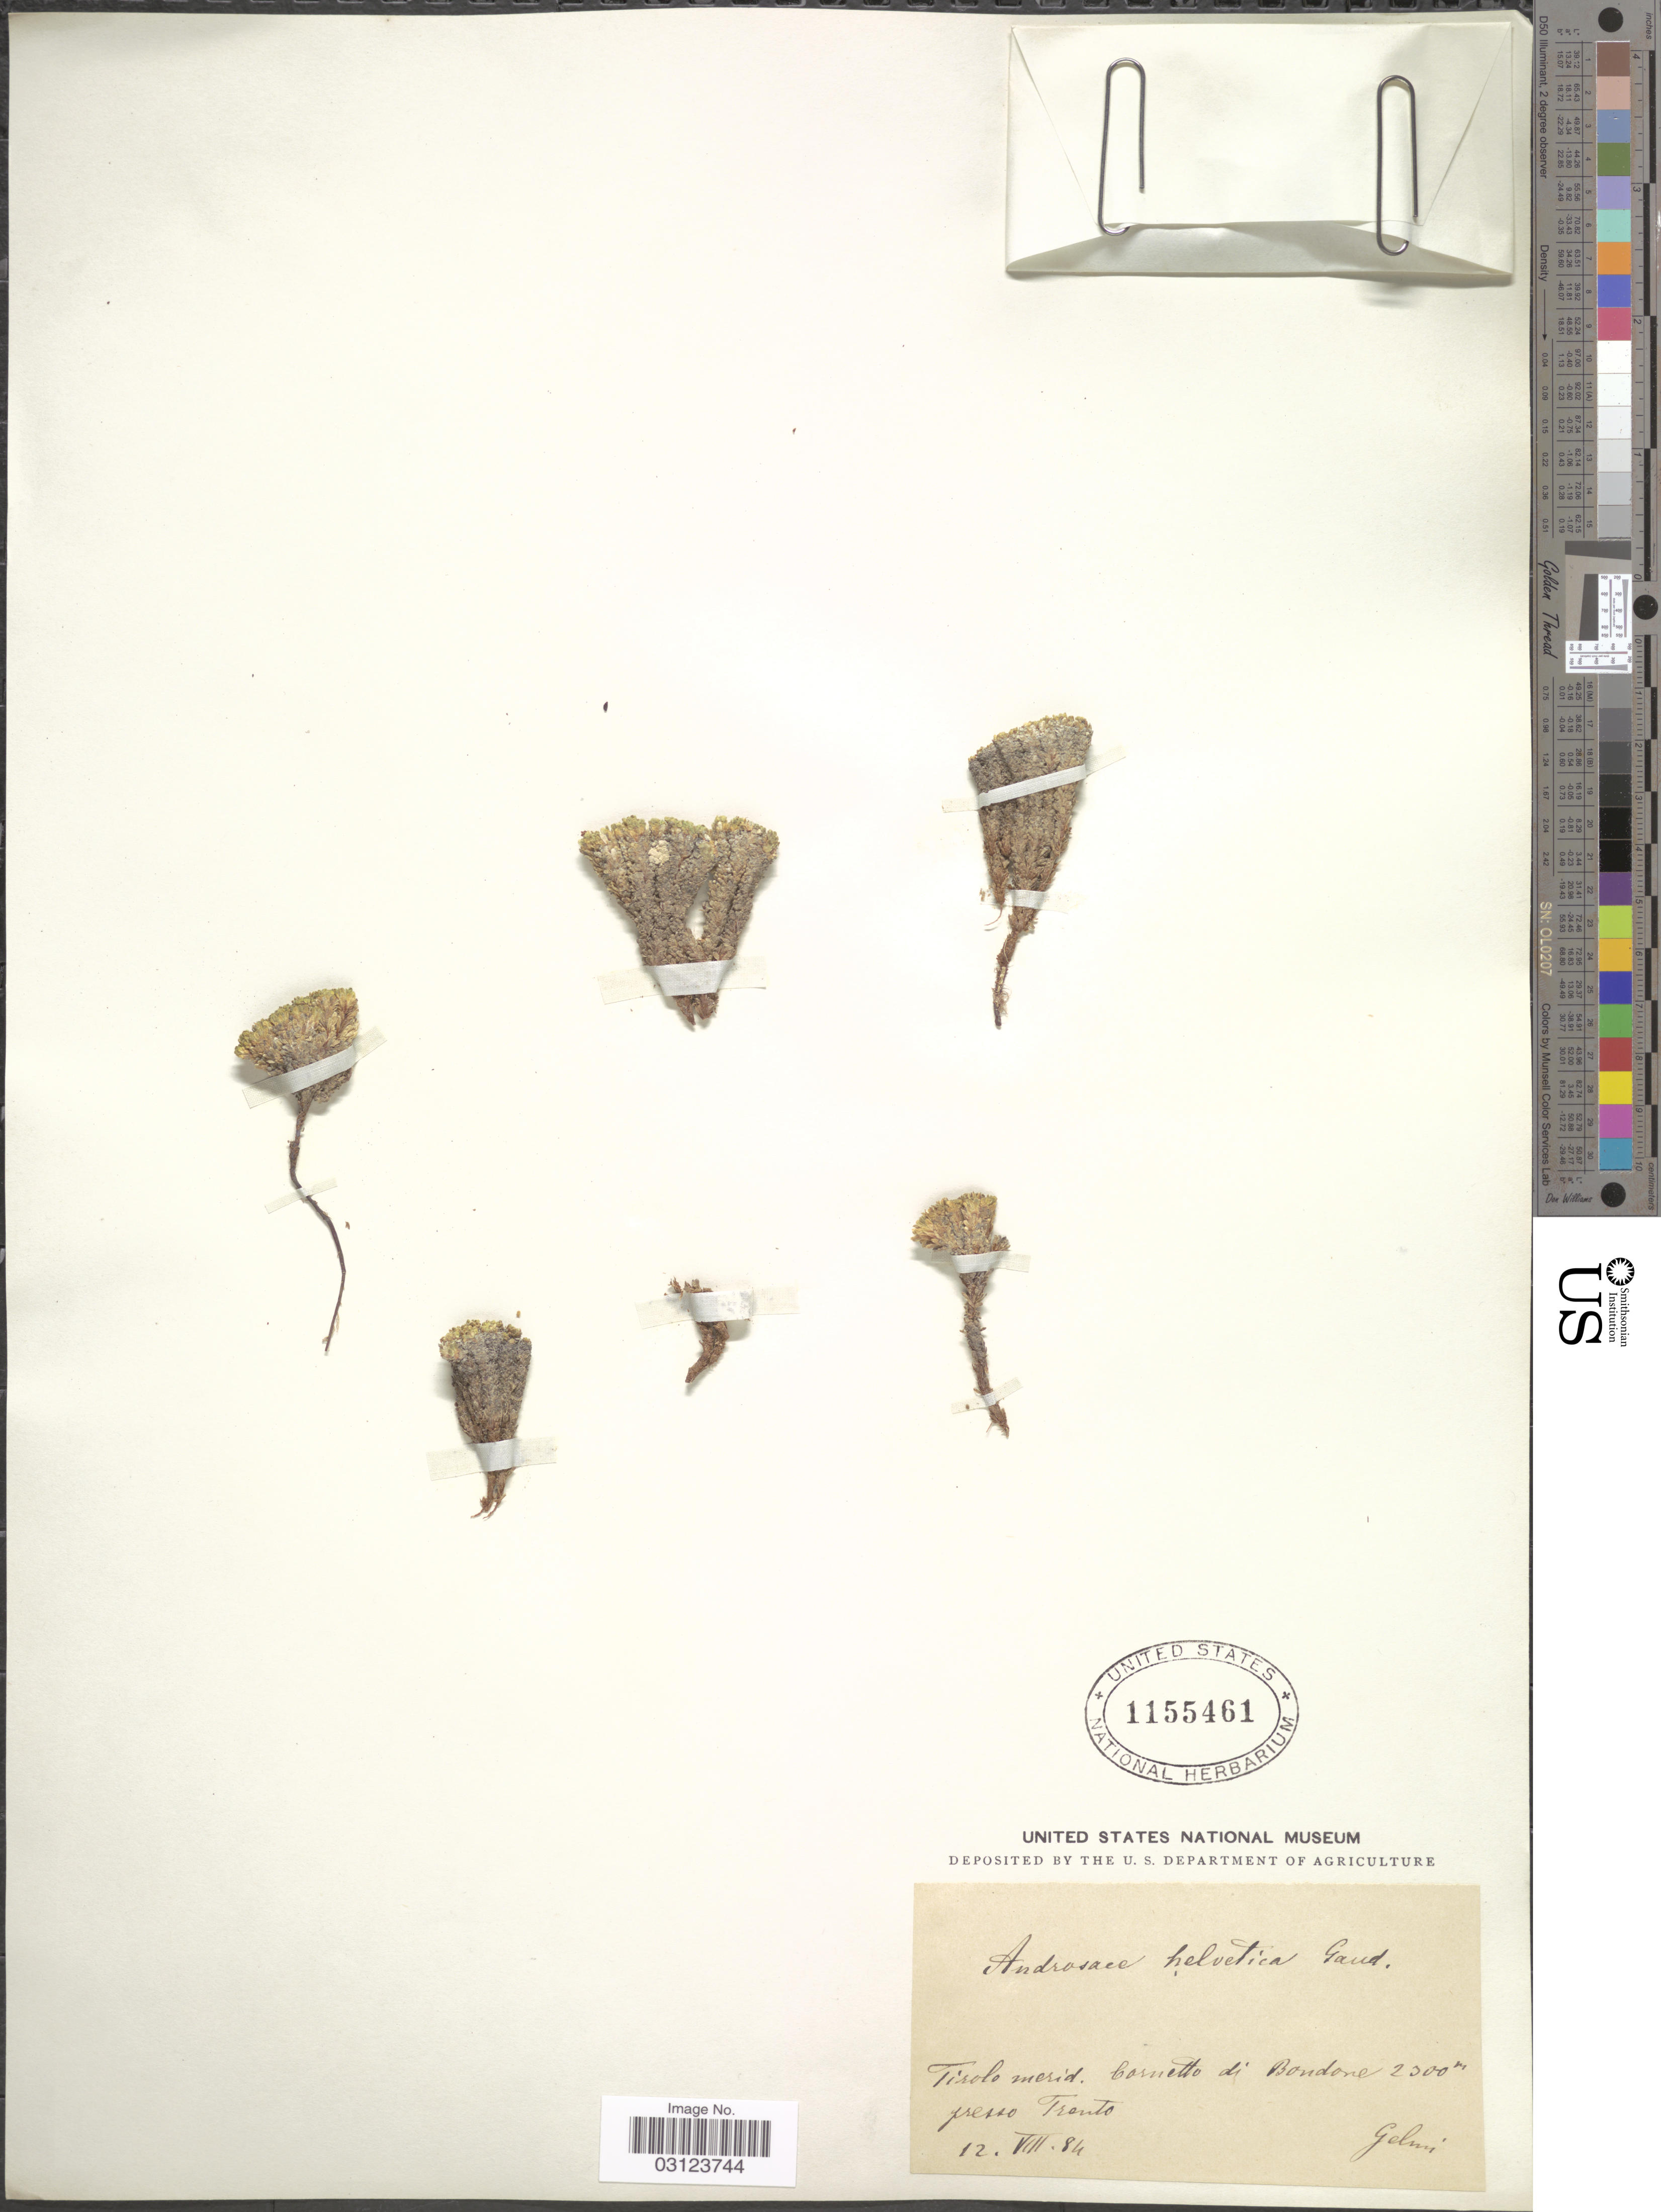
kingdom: Plantae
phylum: Tracheophyta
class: Magnoliopsida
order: Ericales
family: Primulaceae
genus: Androsace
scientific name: Androsace helvetica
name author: (L.) All.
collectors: -. Gelmi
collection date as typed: Transcribed d/m/y: 12/8/84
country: Italy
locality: Tirolo merid. Cornetto di Bondore, presso Trento.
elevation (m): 2300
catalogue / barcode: US 1155461